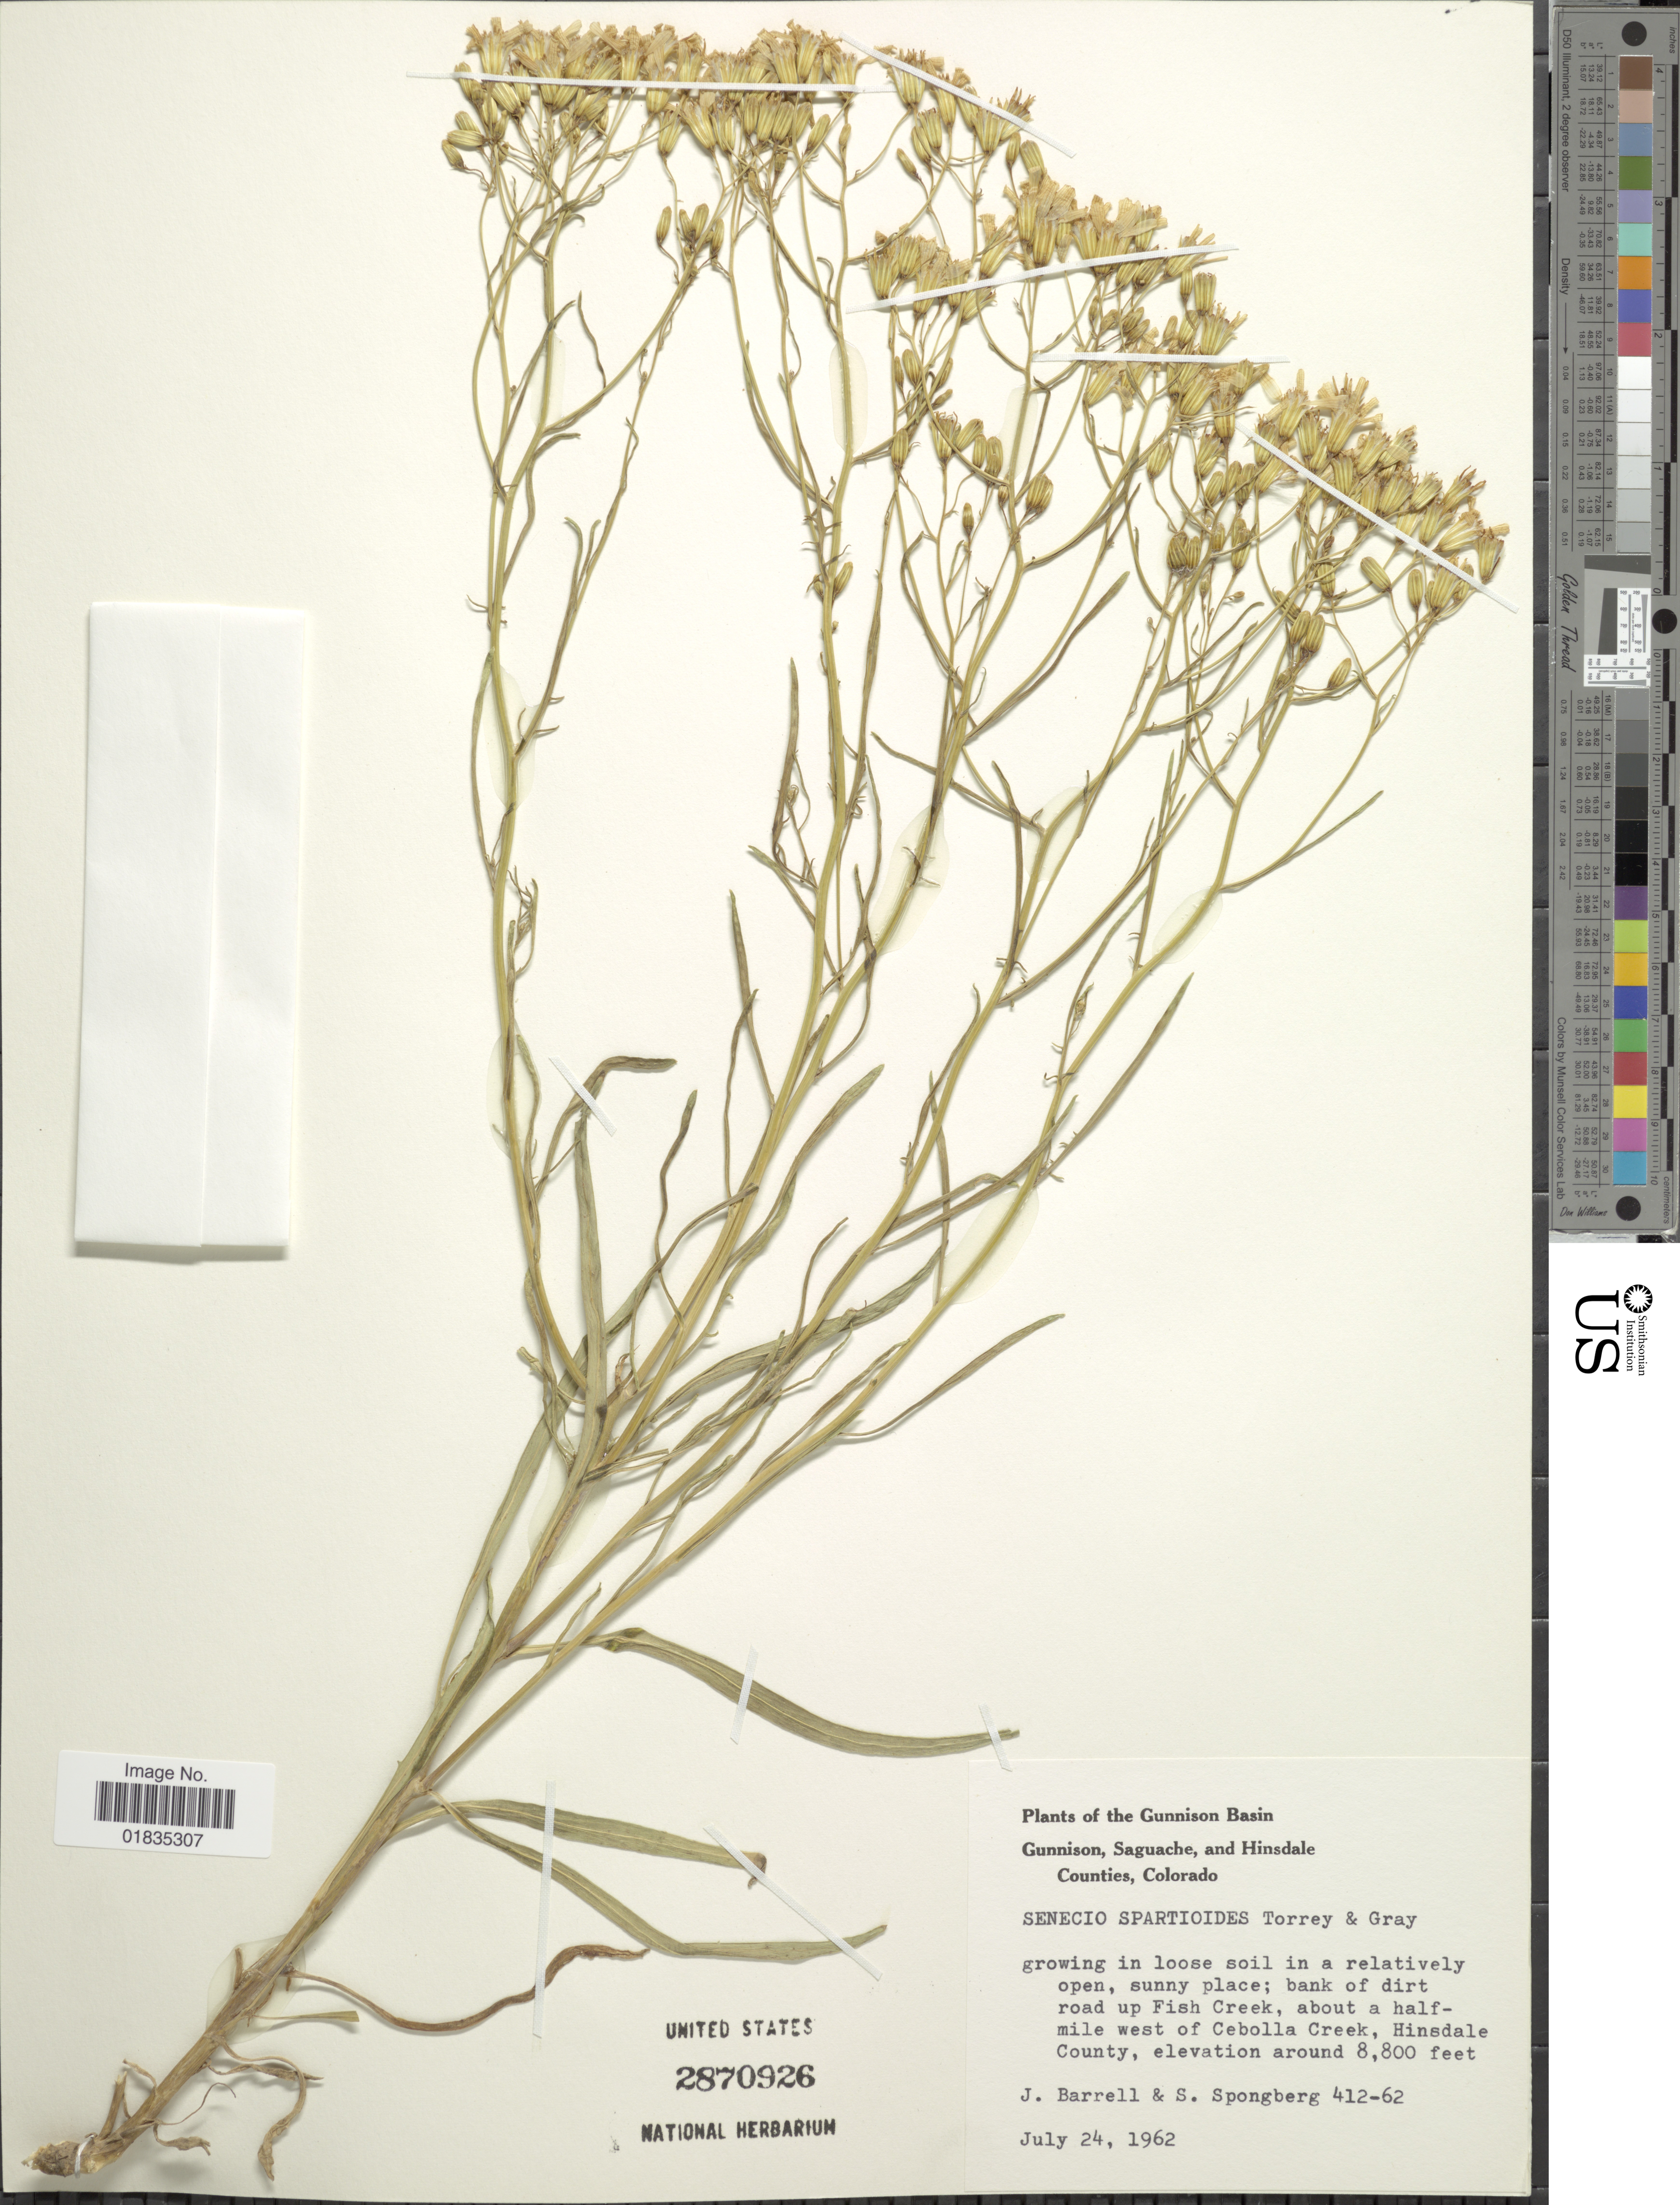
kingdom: Plantae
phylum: Tracheophyta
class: Magnoliopsida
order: Asterales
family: Asteraceae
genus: Senecio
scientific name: Senecio spartioides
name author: Torr. & A. Gray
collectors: J. Barrell & S. A.Spongberg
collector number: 412-62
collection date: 1962-07-24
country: United States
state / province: Colorado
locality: The Gunnison Basin, Gunnison, Saguache, and Hinsdale Counties, bank of dirt road up Fish Creek, about a half-mile west of Cebolla Creek, Hinsdale County.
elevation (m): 2682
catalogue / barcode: US 2870926